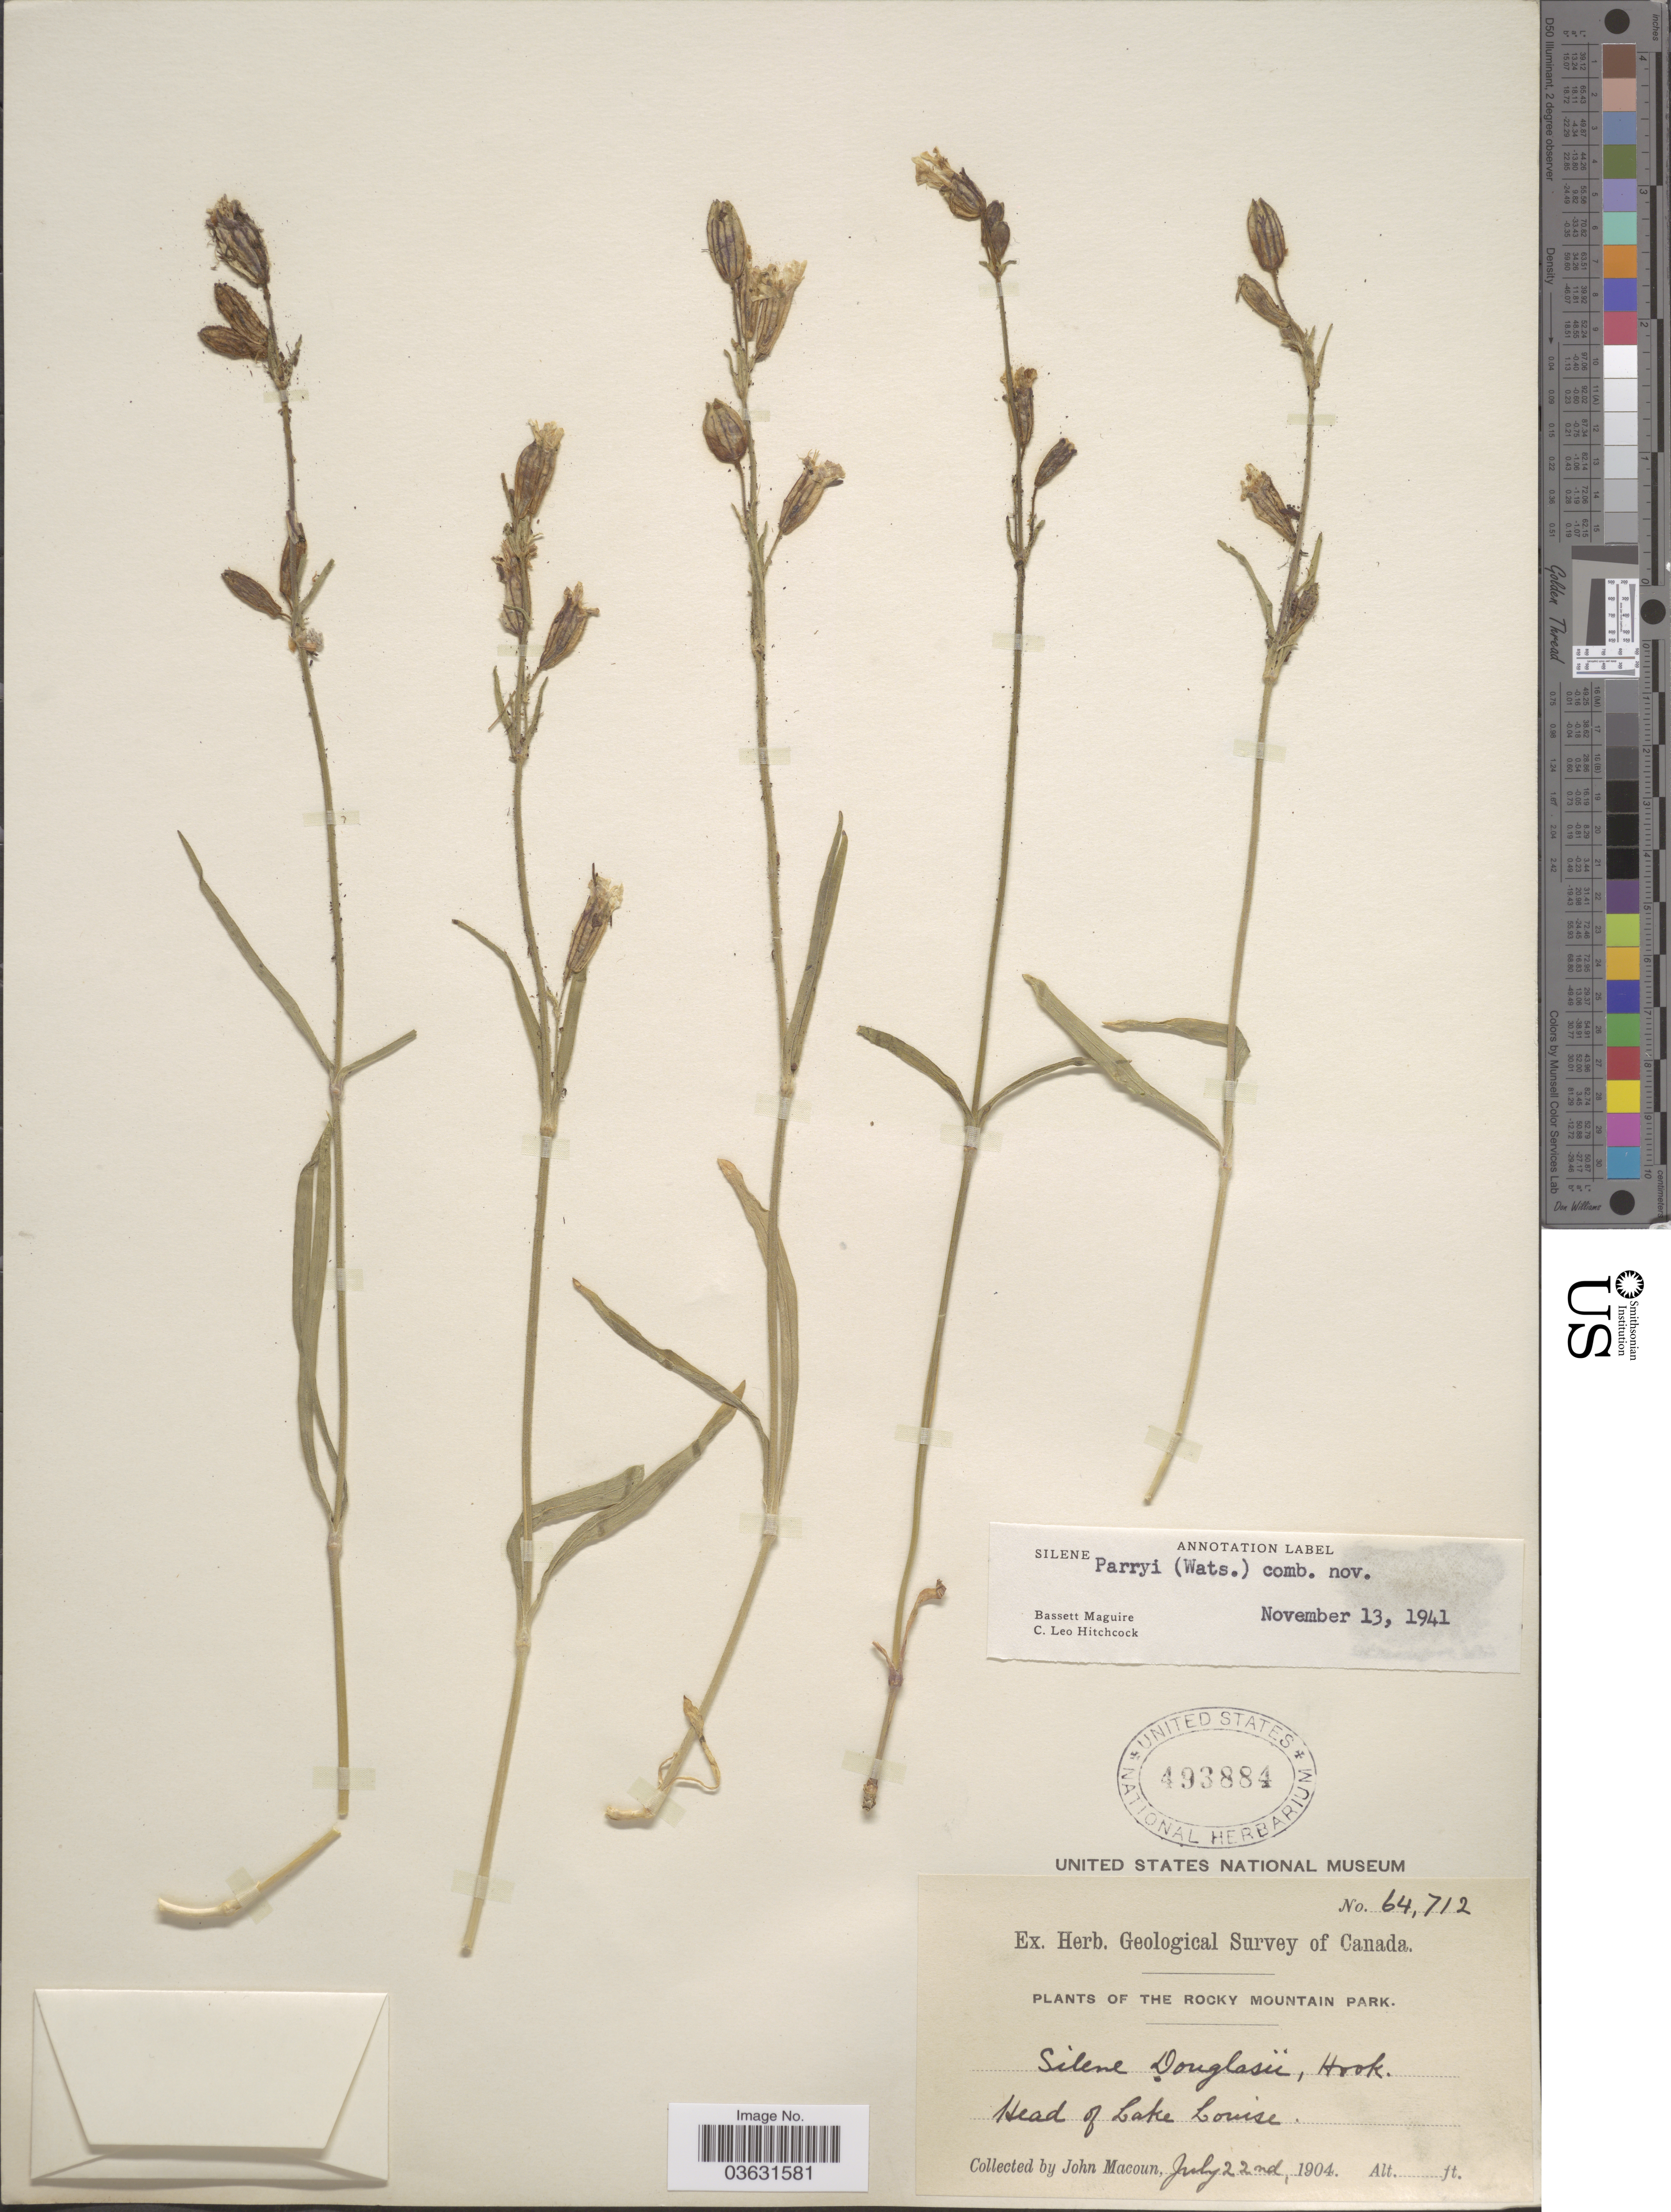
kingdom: Plantae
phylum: Tracheophyta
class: Magnoliopsida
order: Caryophyllales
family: Caryophyllaceae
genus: Silene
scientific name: Silene parryi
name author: (S. Watson) C.L. Hitchc. & Maguire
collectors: J. Macoun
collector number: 64712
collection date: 1904-07-22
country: Canada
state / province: Alberta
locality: The Rocky Mountain Park. Head of Lake Louise.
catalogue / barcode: US 493884